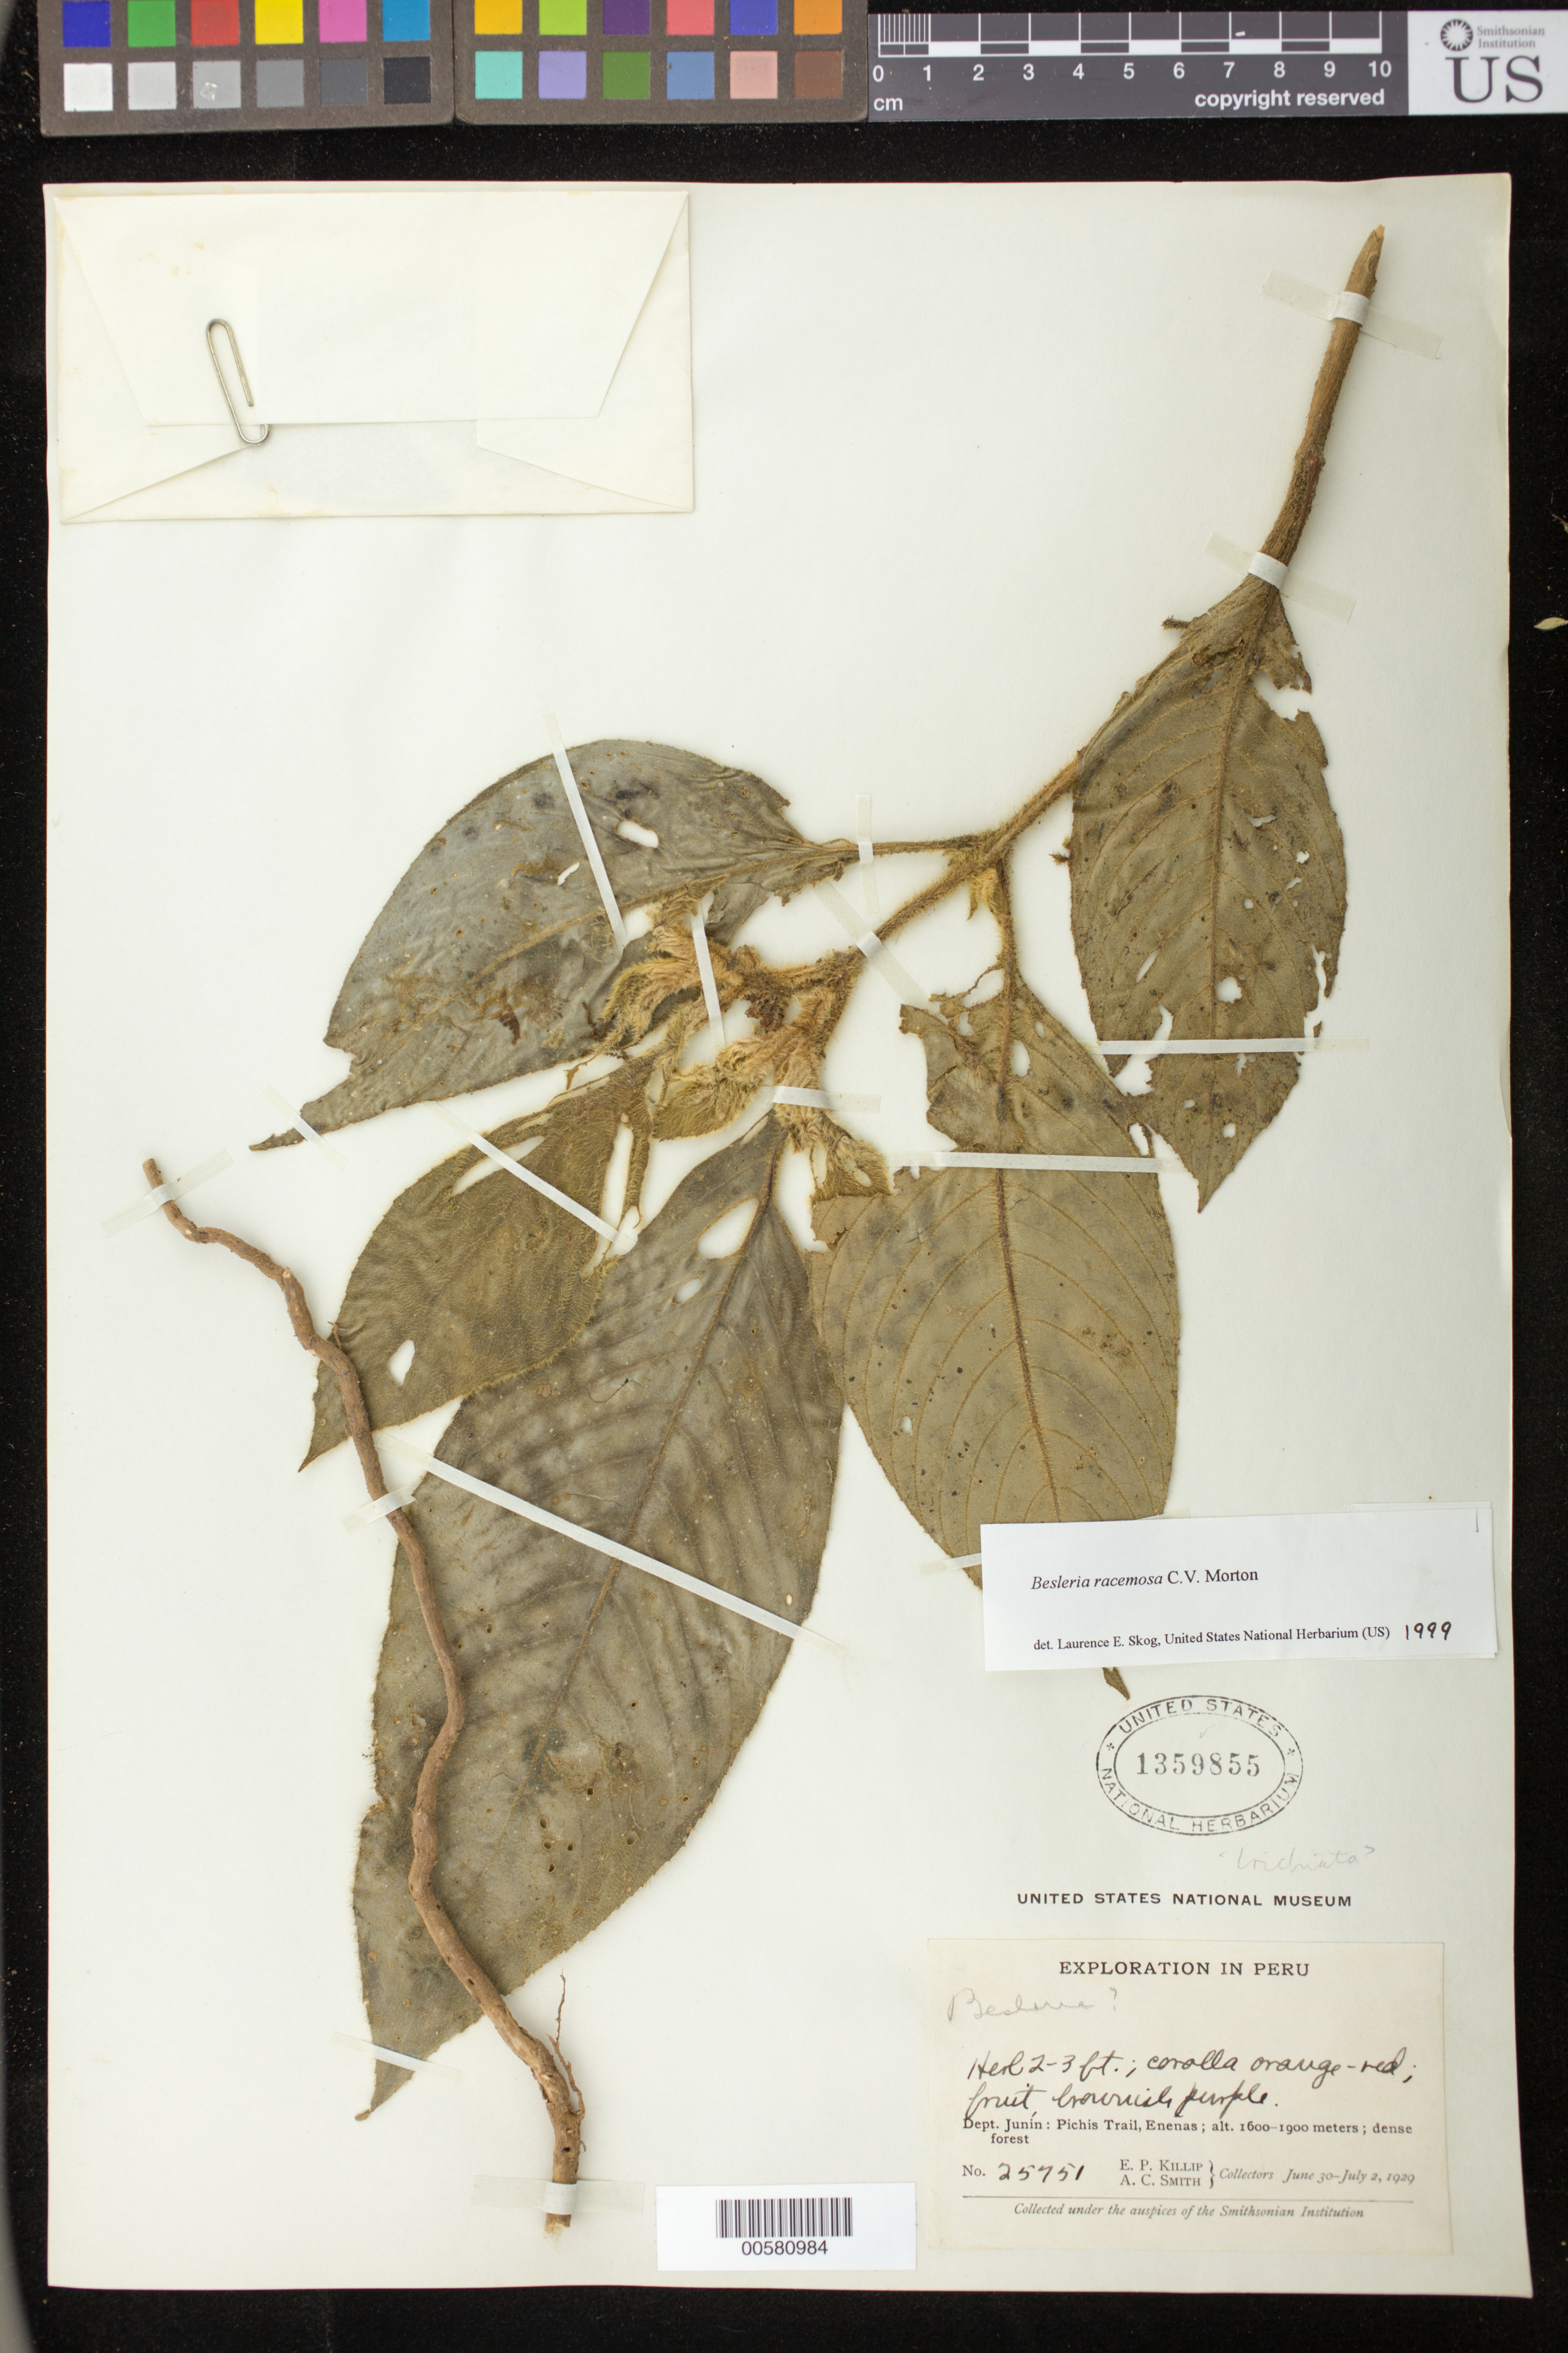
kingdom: Plantae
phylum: Tracheophyta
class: Magnoliopsida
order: Lamiales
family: Gesneriaceae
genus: Besleria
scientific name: Besleria racemosa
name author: C.V. Morton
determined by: Skog, Laurence E.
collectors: E. P. Killip & A. C. Smith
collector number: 25751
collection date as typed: Jun-Jul 1929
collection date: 1929-06/1929-07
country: Peru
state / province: Junín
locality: Pichis Trail, Eneñas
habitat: Dense forest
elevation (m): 1600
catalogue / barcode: US 1359855